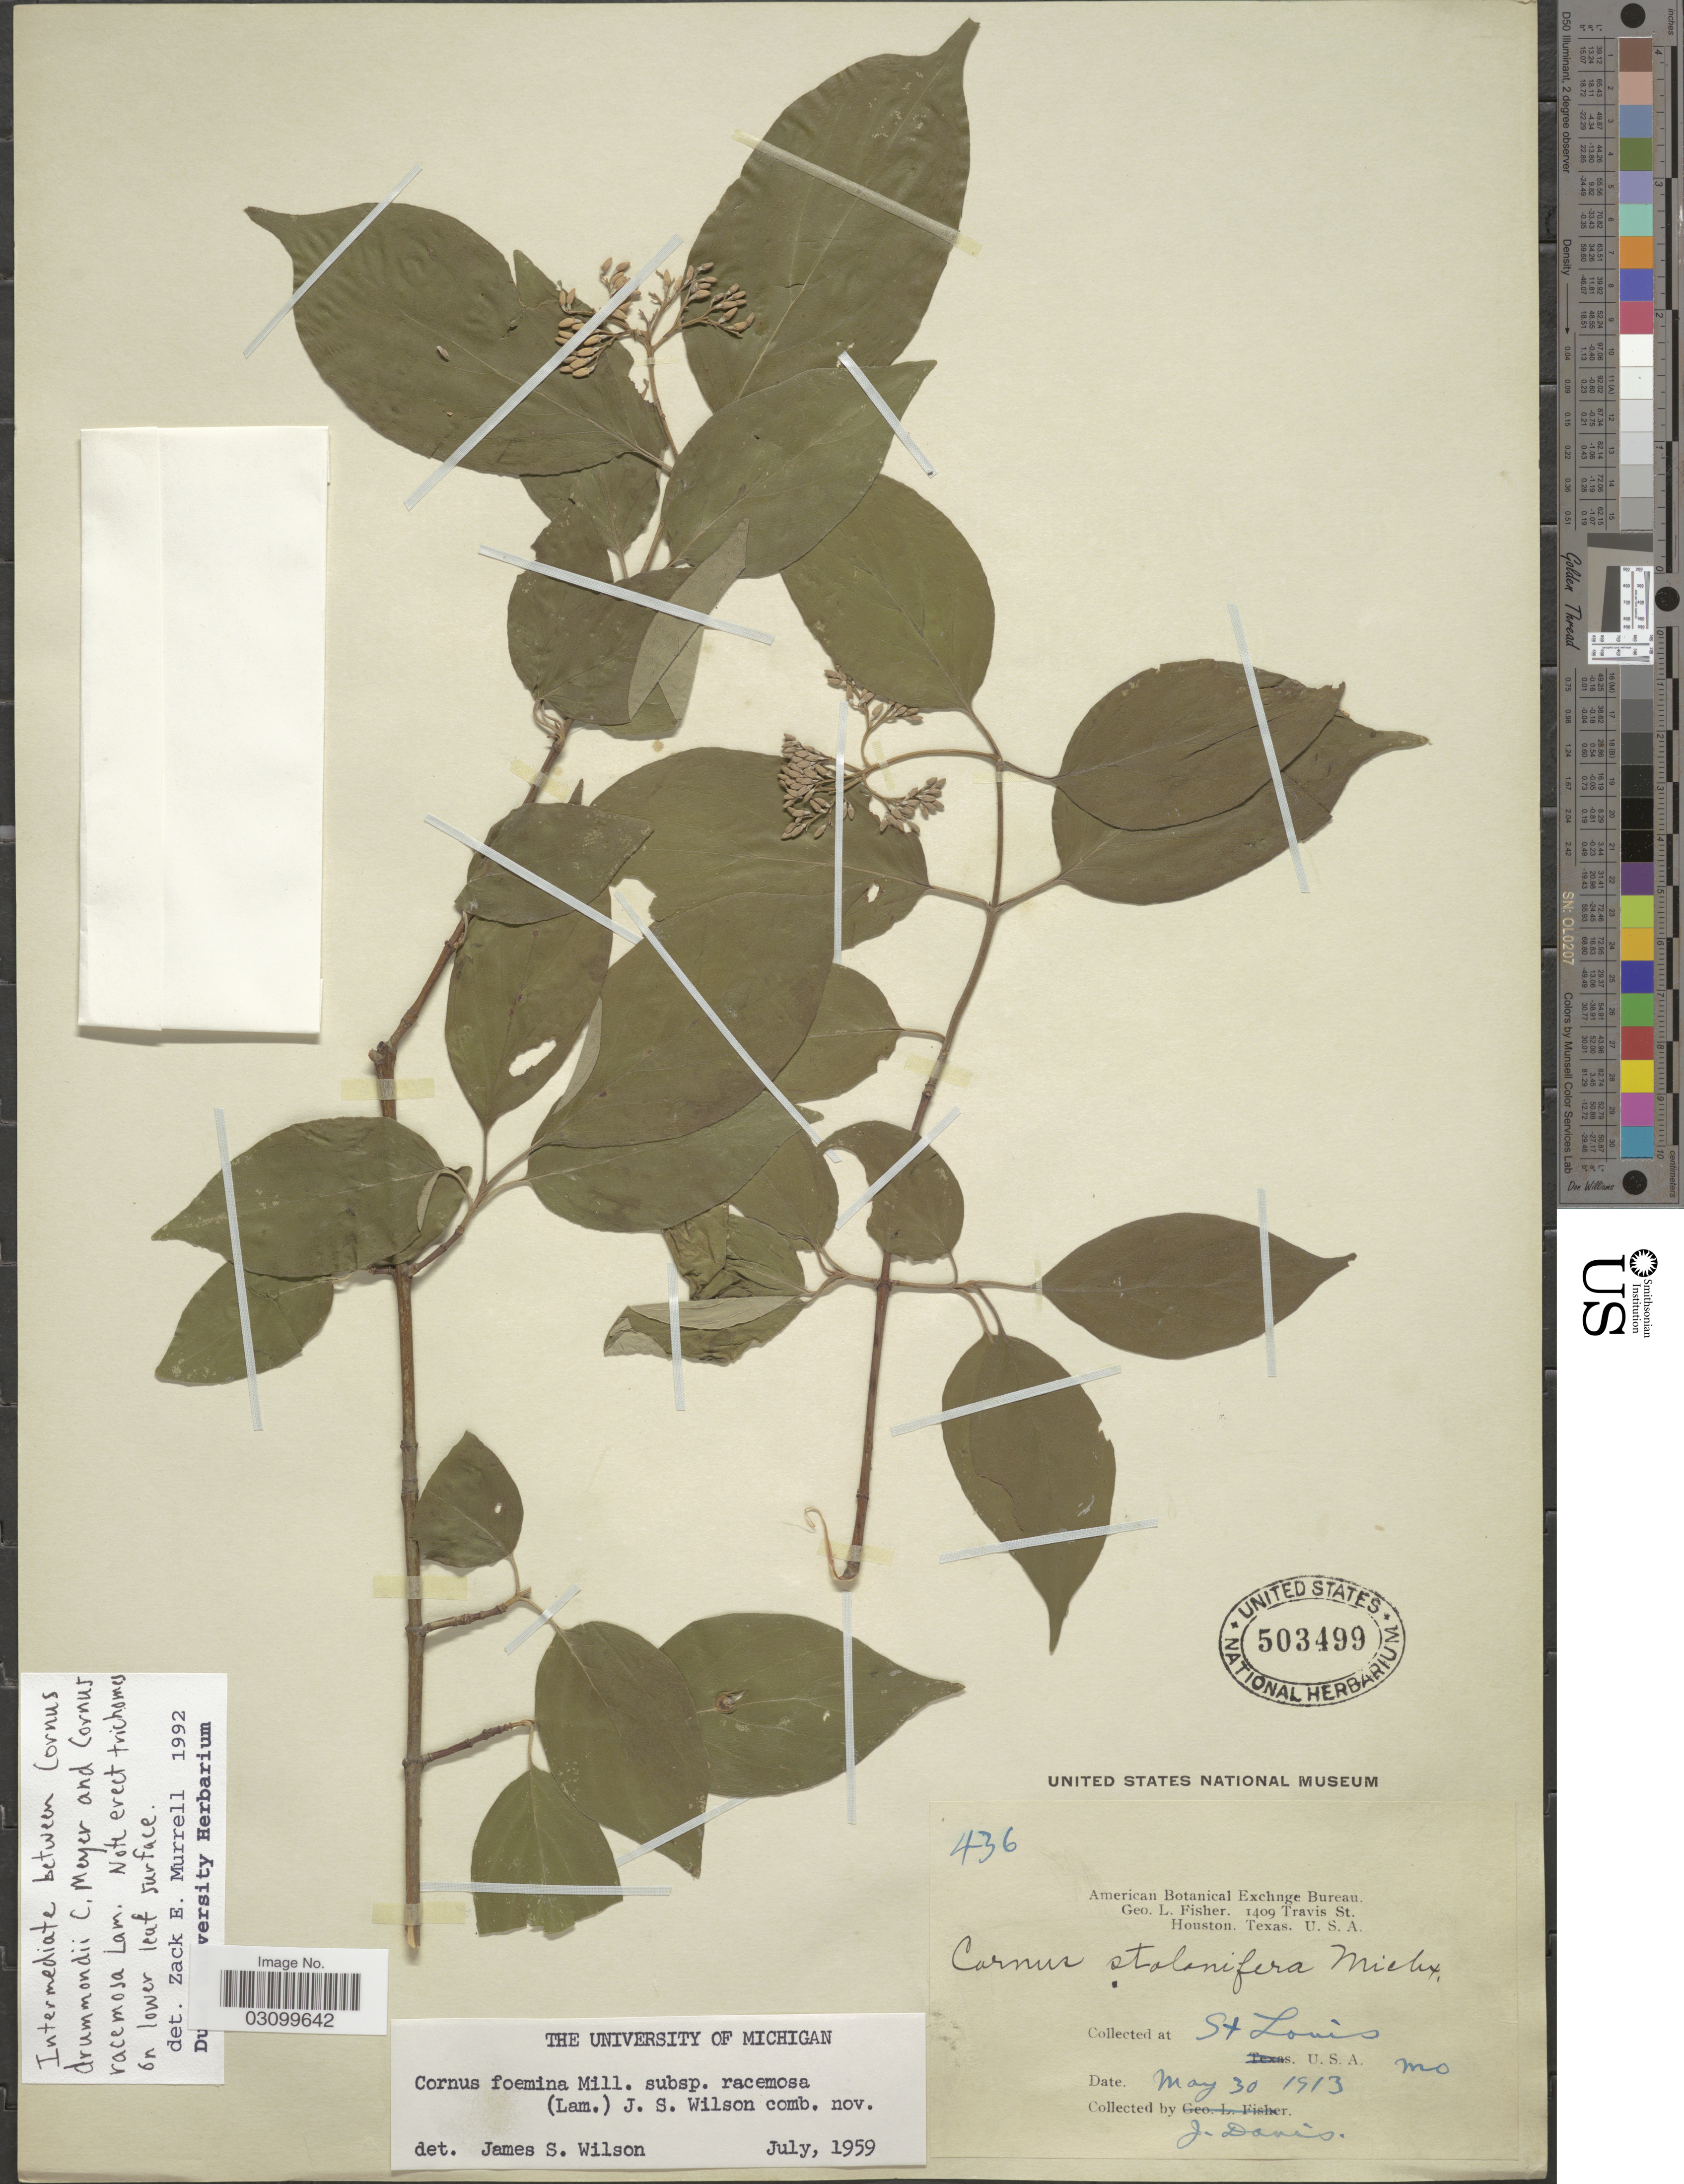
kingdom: Plantae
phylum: Tracheophyta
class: Magnoliopsida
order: Cornales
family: Cornaceae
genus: Cornus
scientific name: Cornus foemina subsp. racemosa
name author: (Lam.) J.S. Wilson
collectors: J. Davis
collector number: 436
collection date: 1913-05-30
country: United States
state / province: Missouri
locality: St. Louis.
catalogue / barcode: US 503499